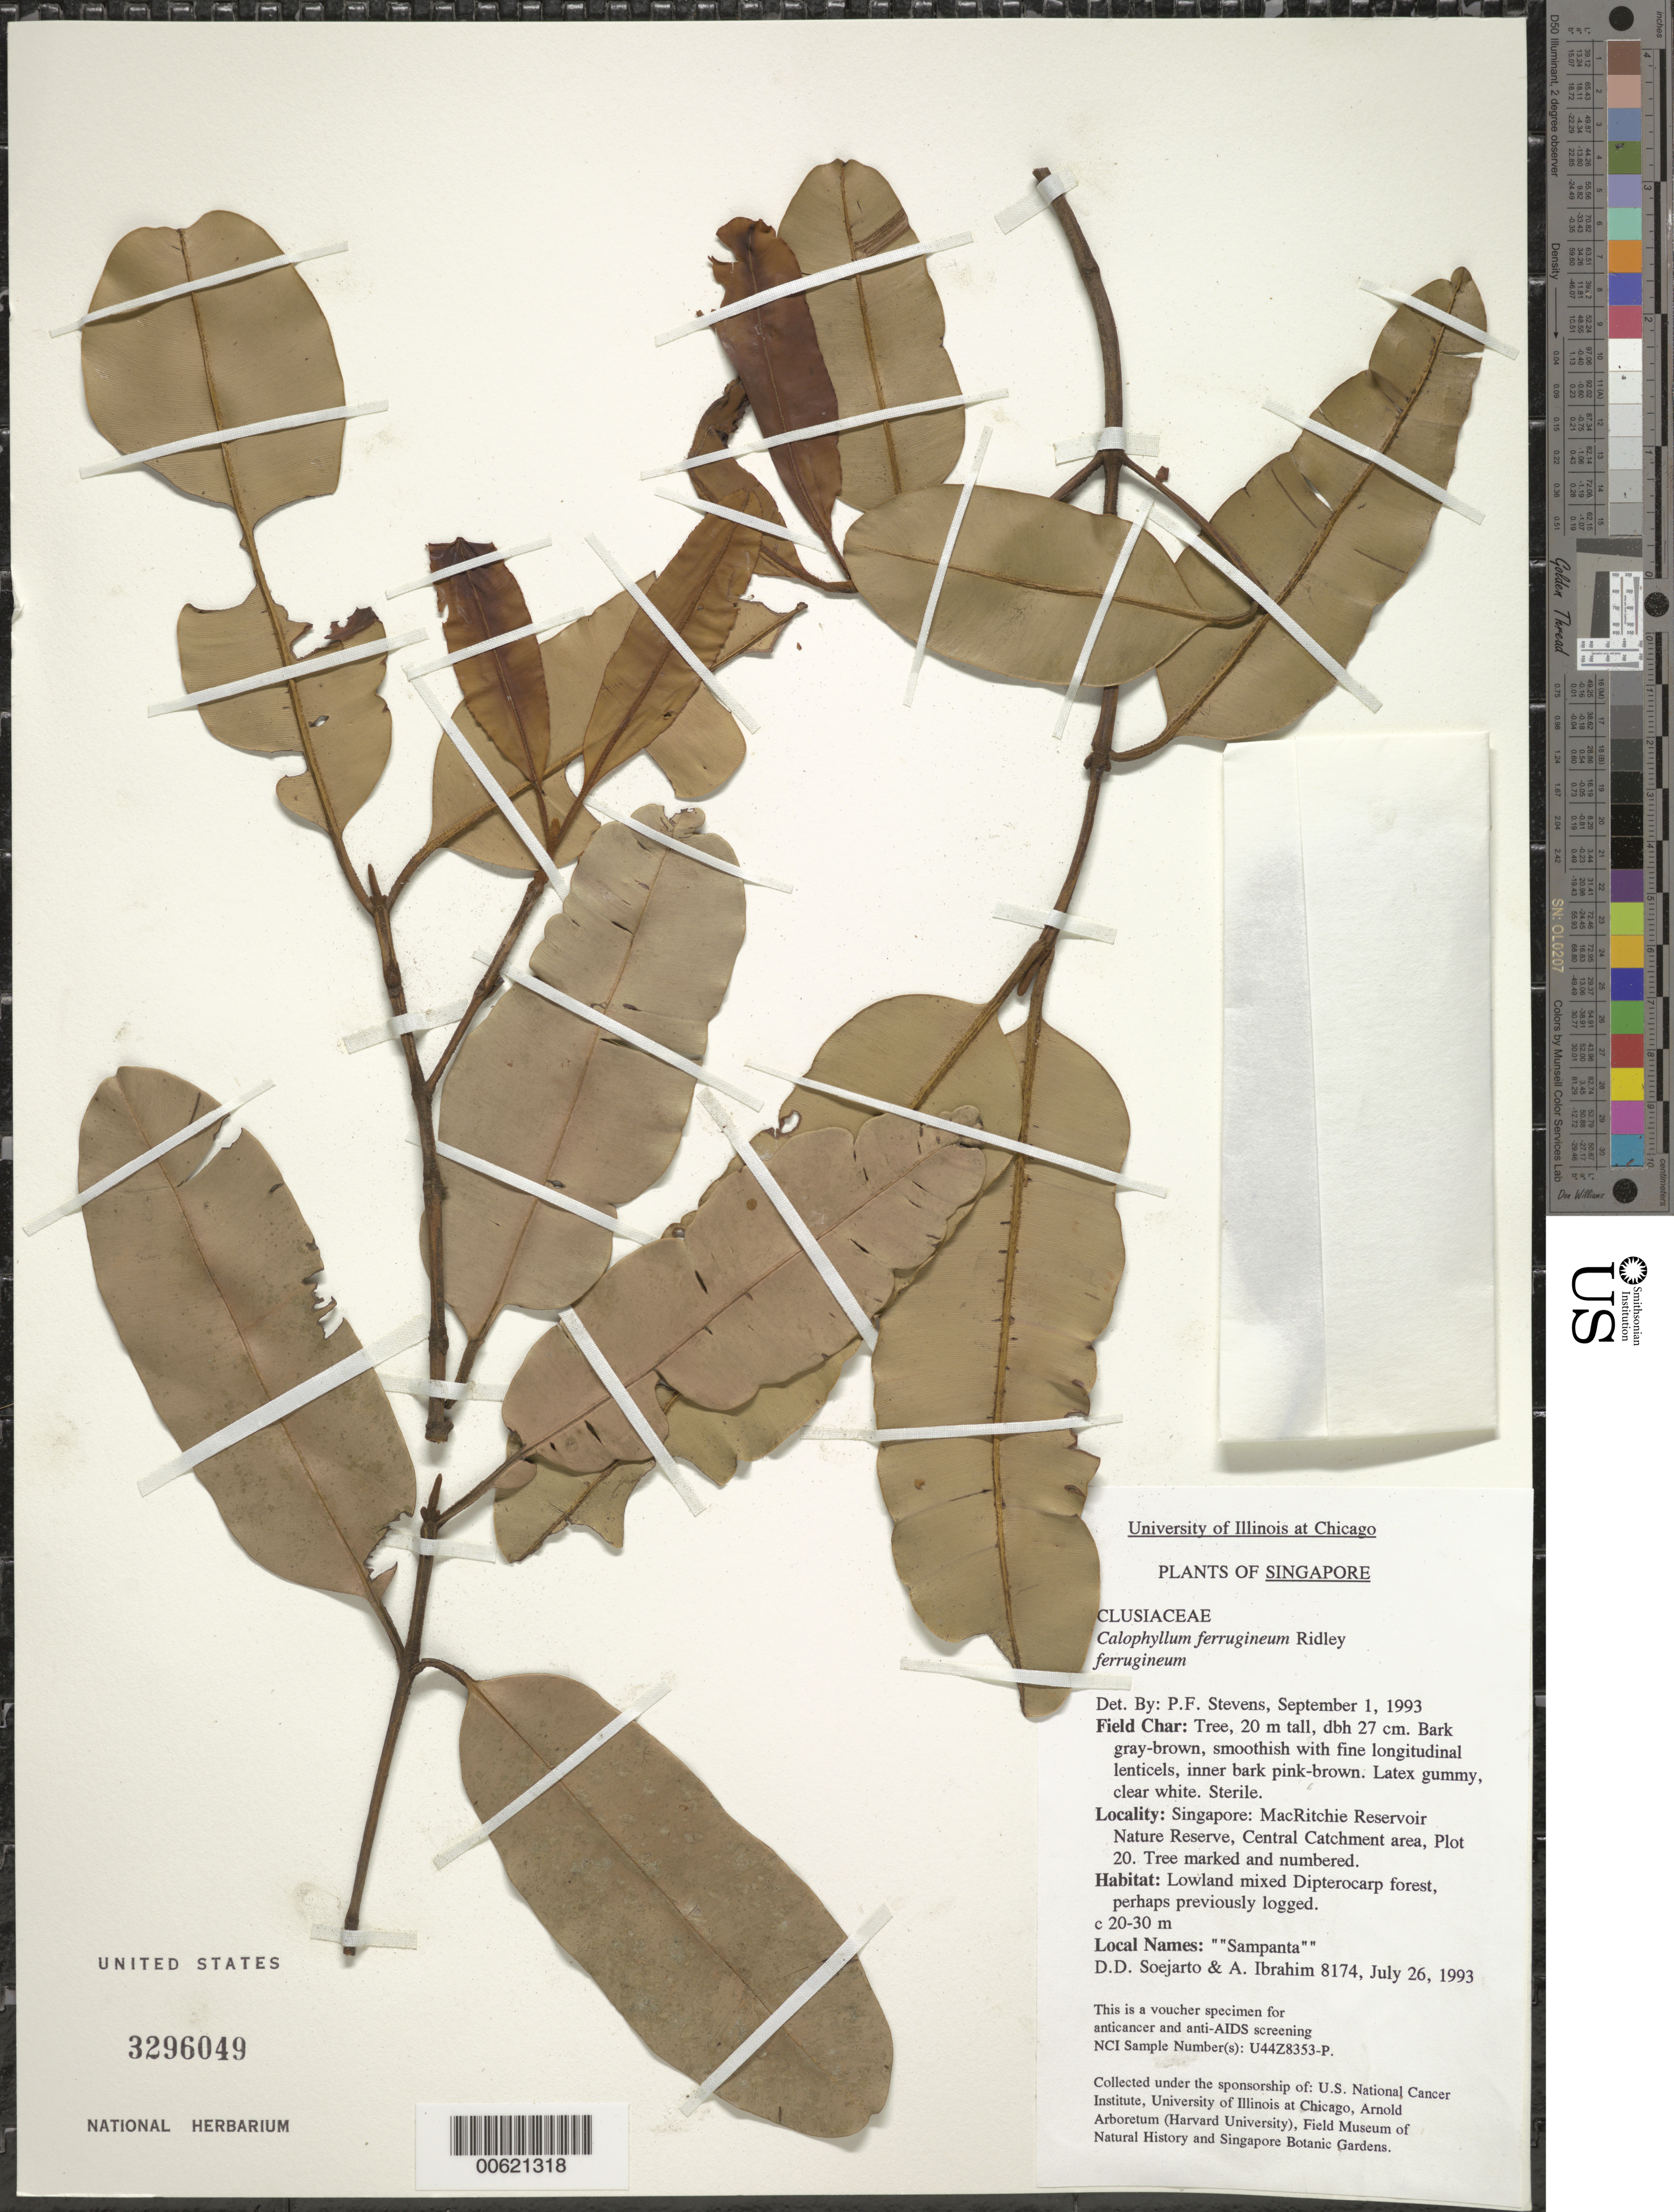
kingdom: Plantae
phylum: Tracheophyta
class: Magnoliopsida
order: Malpighiales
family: Calophyllaceae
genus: Calophyllum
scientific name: Calophyllum ferrugineum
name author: Merr.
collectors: A. Ibrahim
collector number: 8174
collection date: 1993-07-26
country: Singapore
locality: MacRitchie Reservoir Nature Reserve, Central Catchment area, Plot 20.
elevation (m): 20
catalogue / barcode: US 3296049